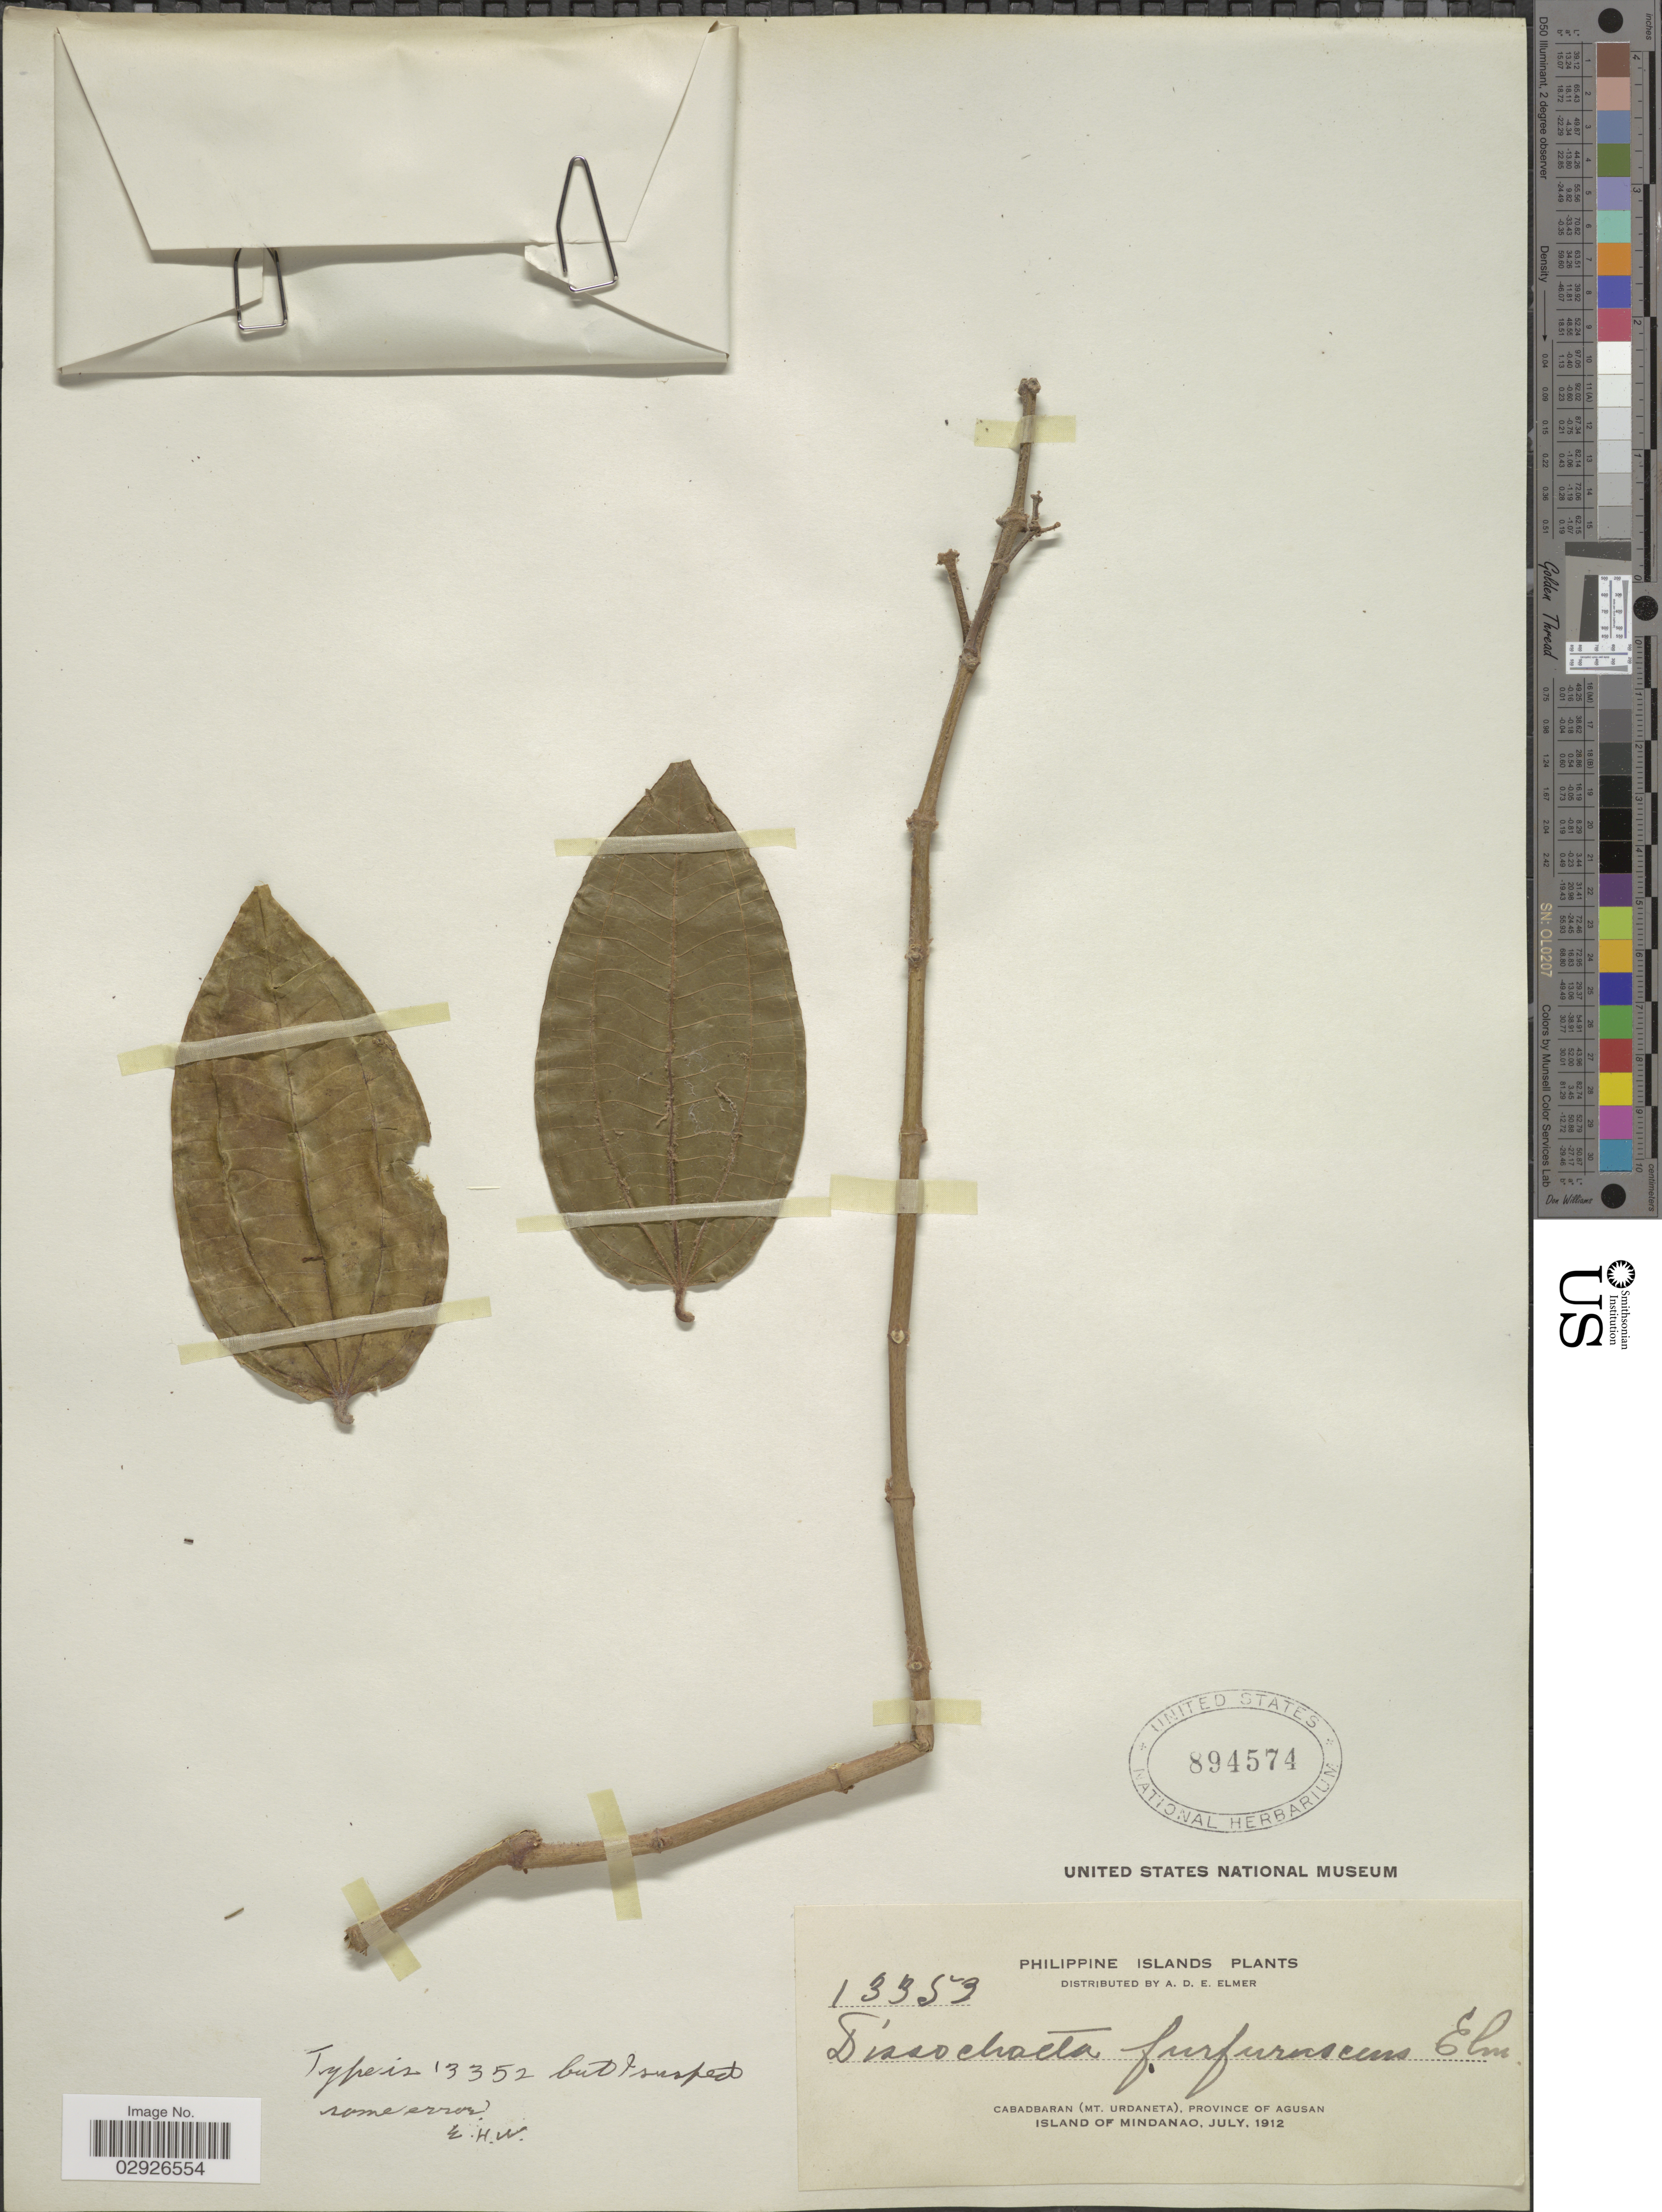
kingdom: Plantae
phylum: Tracheophyta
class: Magnoliopsida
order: Myrtales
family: Melastomataceae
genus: Diplectria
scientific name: Diplectria divaricata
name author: (Willd.) Kuntze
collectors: A. D. E. Elmer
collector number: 13353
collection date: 1912-07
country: Philippines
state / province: Caraga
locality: Cabadbaran (Mt. Urdaneta), Province of Agusan. Island of Mindanao.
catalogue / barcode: US 894574